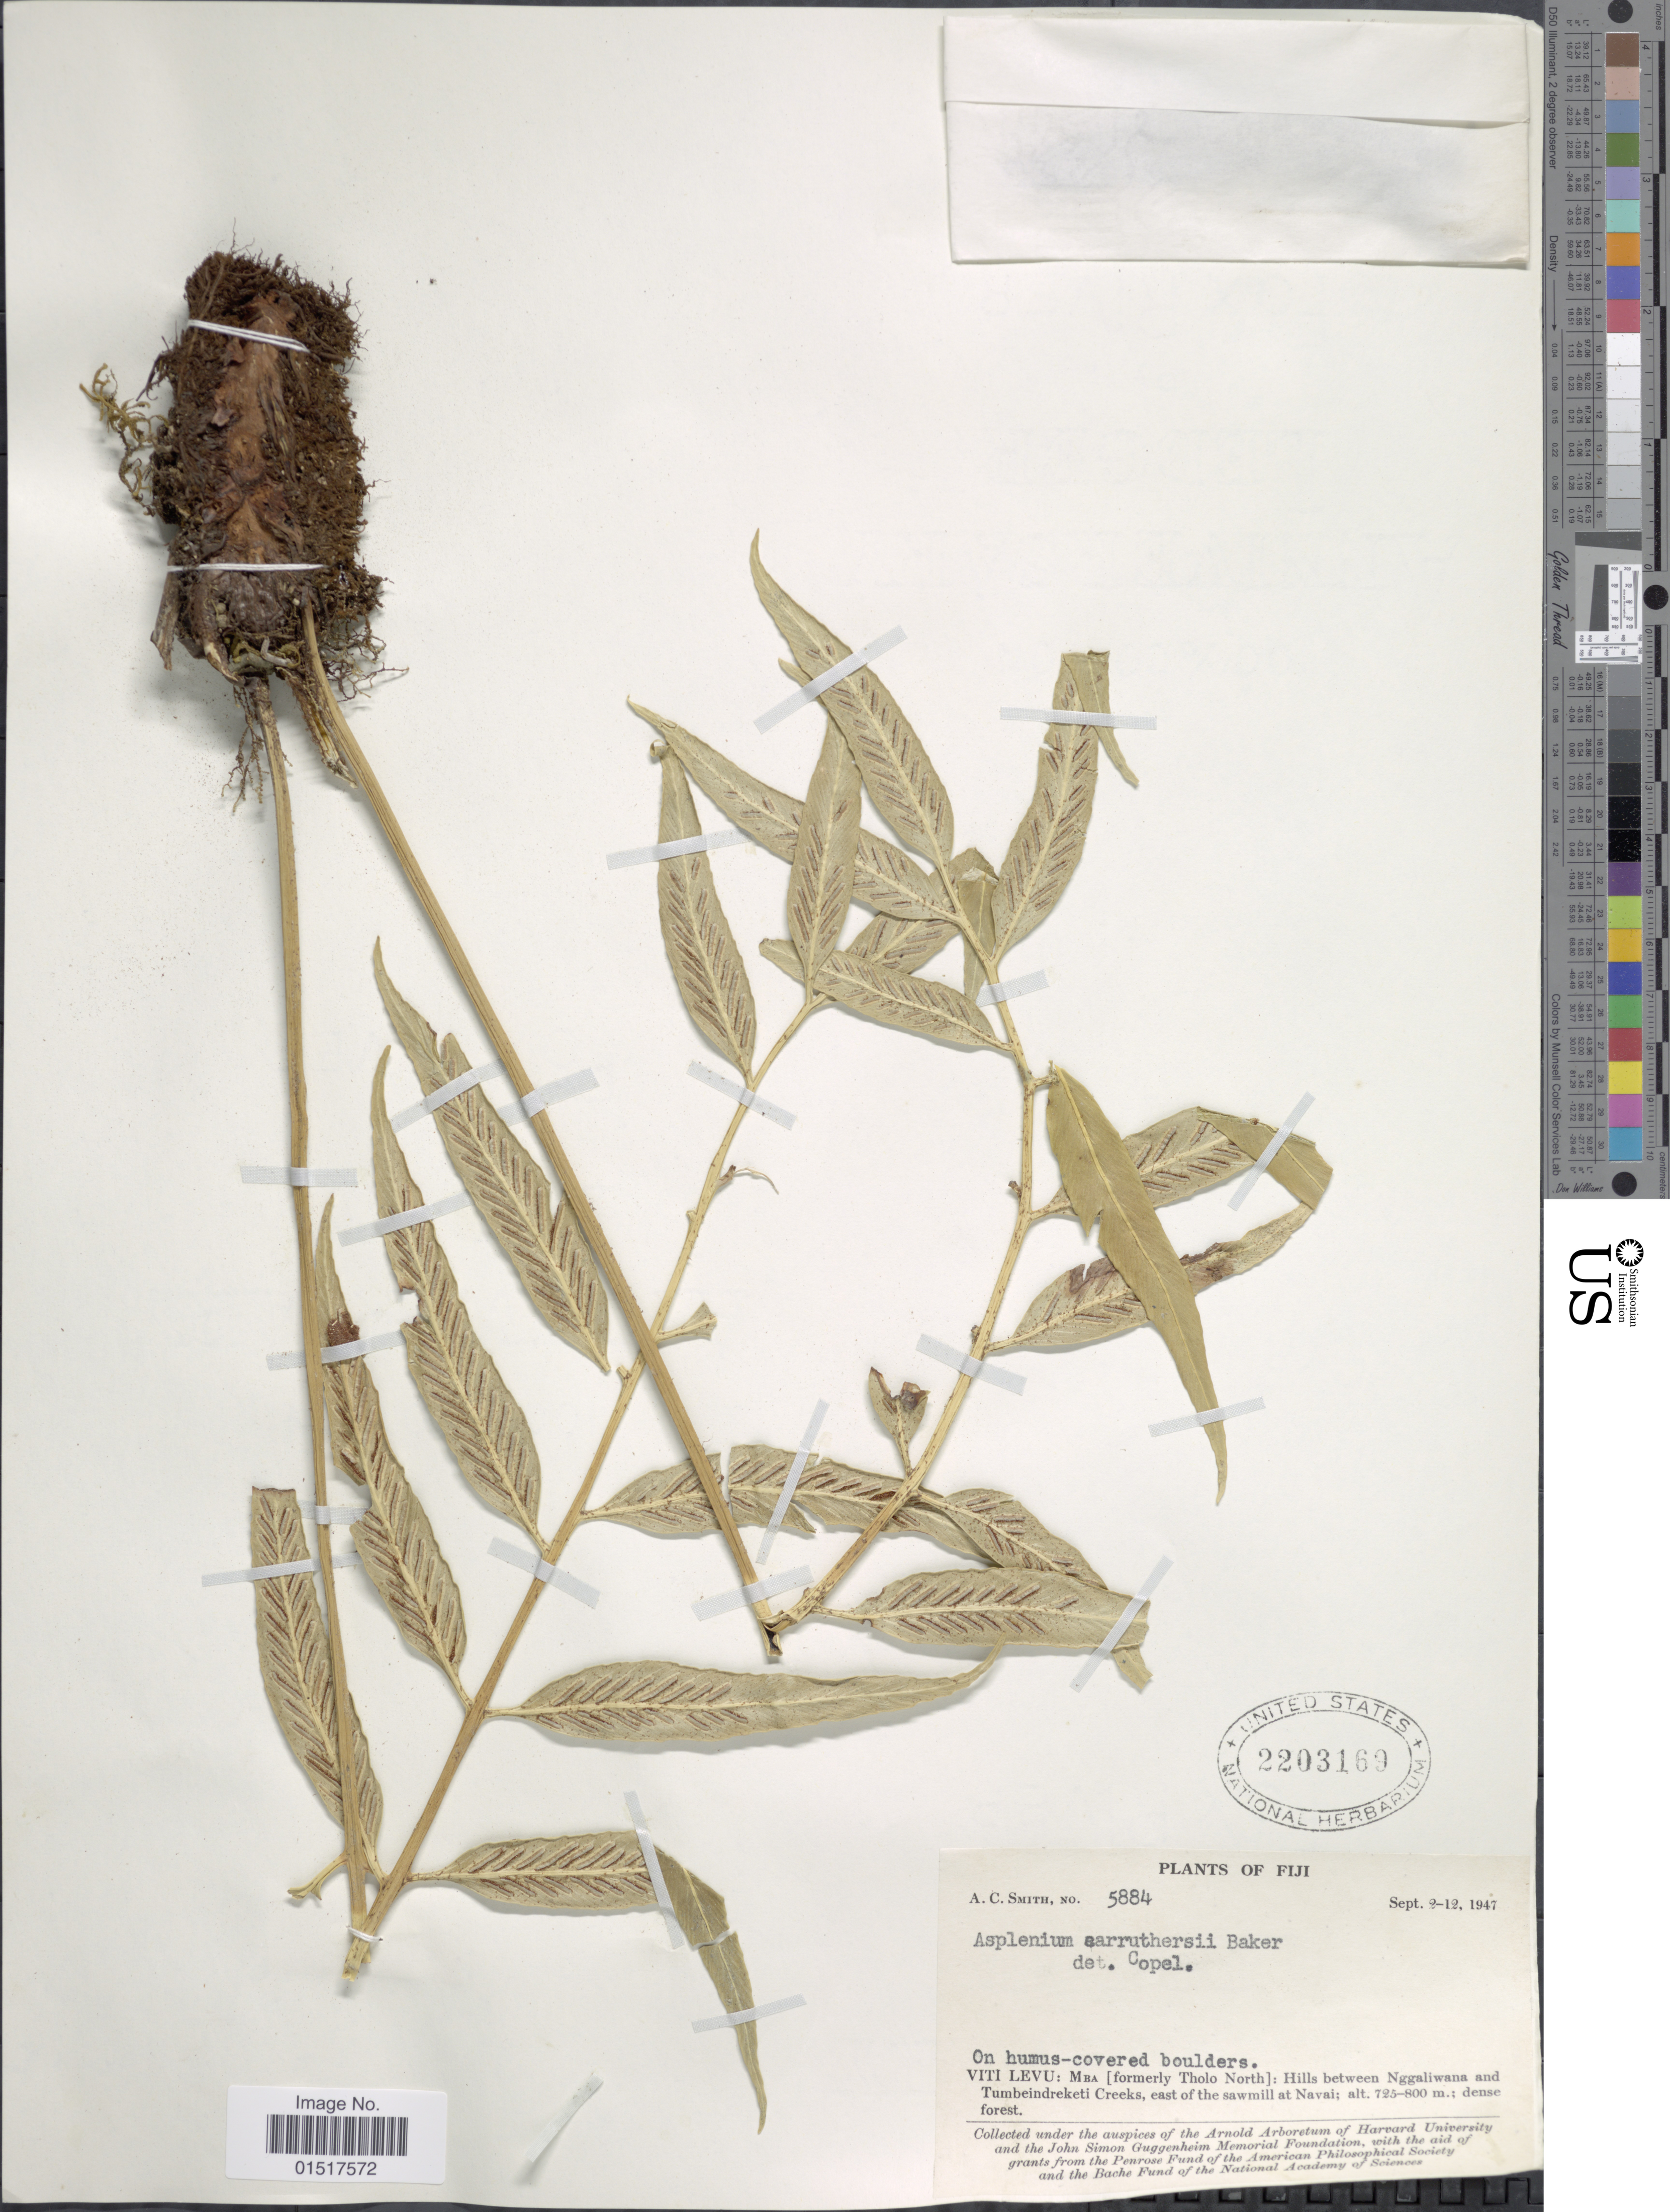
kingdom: Plantae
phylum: Tracheophyta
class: Polypodiopsida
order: Polypodiales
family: Aspleniaceae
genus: Asplenium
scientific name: Asplenium carruthersii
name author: Baker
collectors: A. C. Smith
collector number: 5884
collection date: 1947-09-02/1947-09-12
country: Fiji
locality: Viti Levu: Mba [formerly Tholo North]: Hills between Nggaliwana and Tumbeindreketi Creeks, east of the sawmill at Navai.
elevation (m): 725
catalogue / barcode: US 2203169